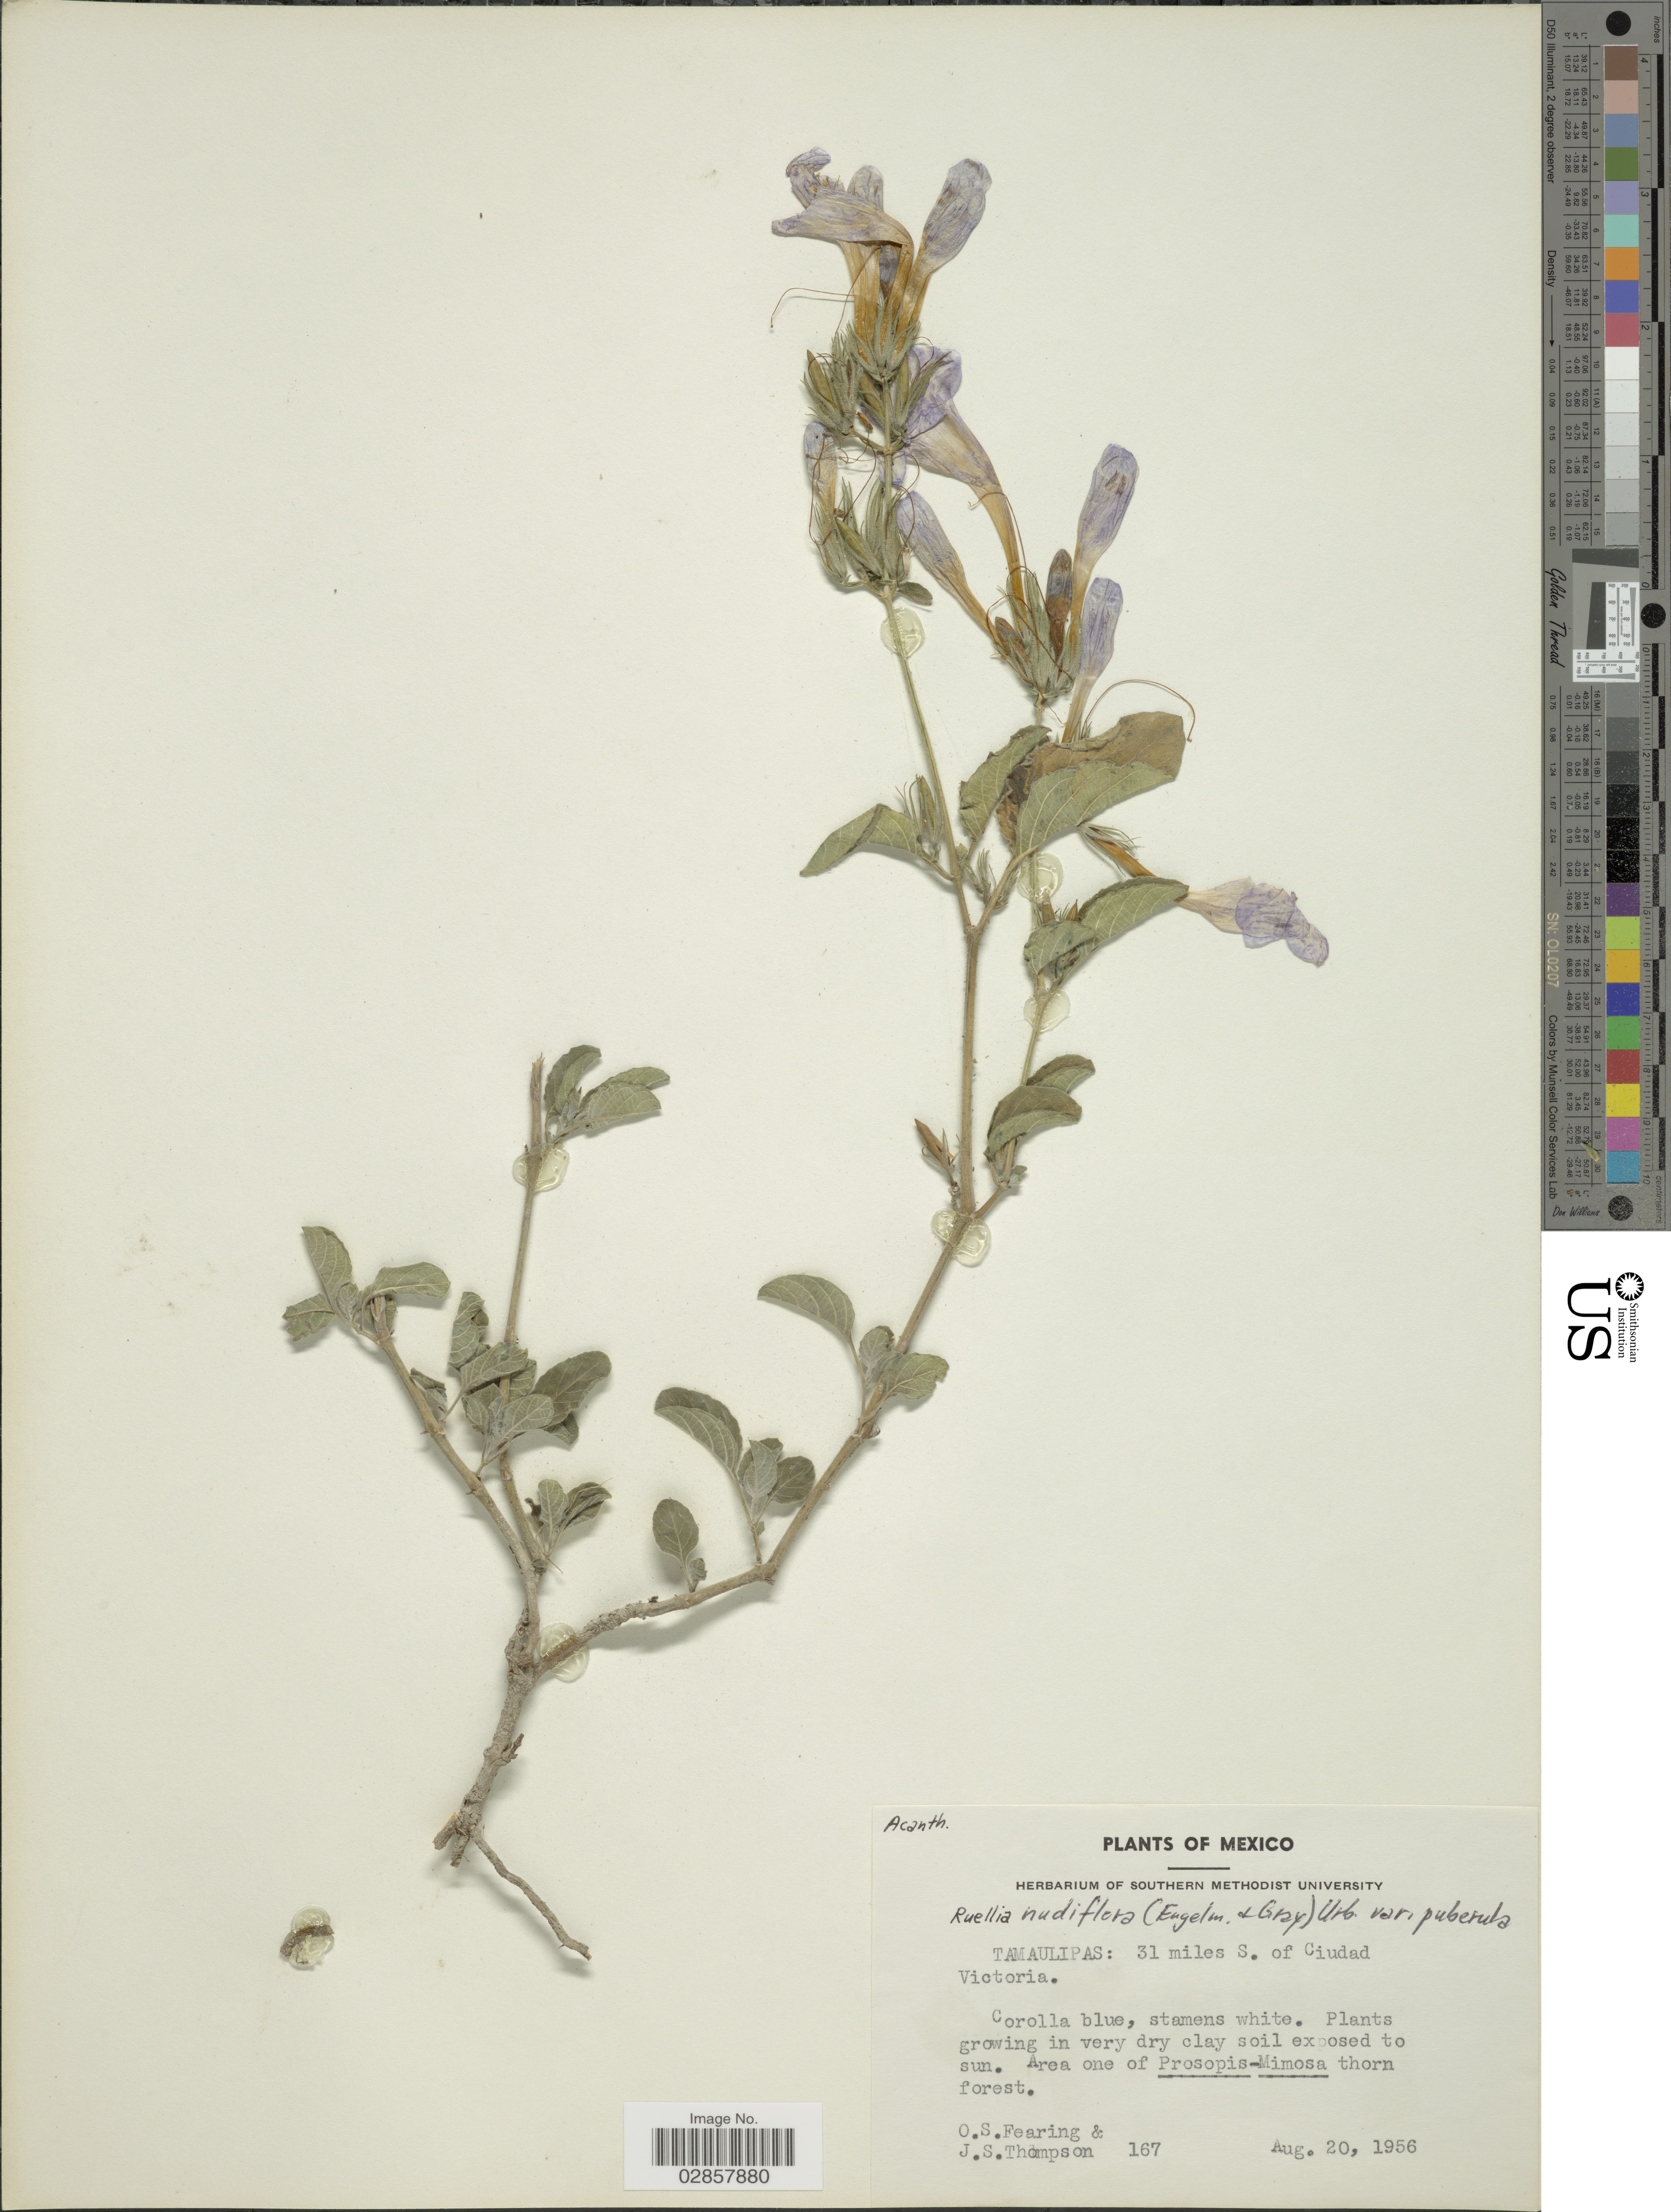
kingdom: Plantae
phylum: Tracheophyta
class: Magnoliopsida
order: Lamiales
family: Acanthaceae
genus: Ruellia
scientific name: Ruellia nudiflora var. puberula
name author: Leonard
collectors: O. S. Fearing & J. S. Thompson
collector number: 167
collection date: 1956-08-20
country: Mexico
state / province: Tamaulipas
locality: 31 miles S. of Ciudad Victoria.